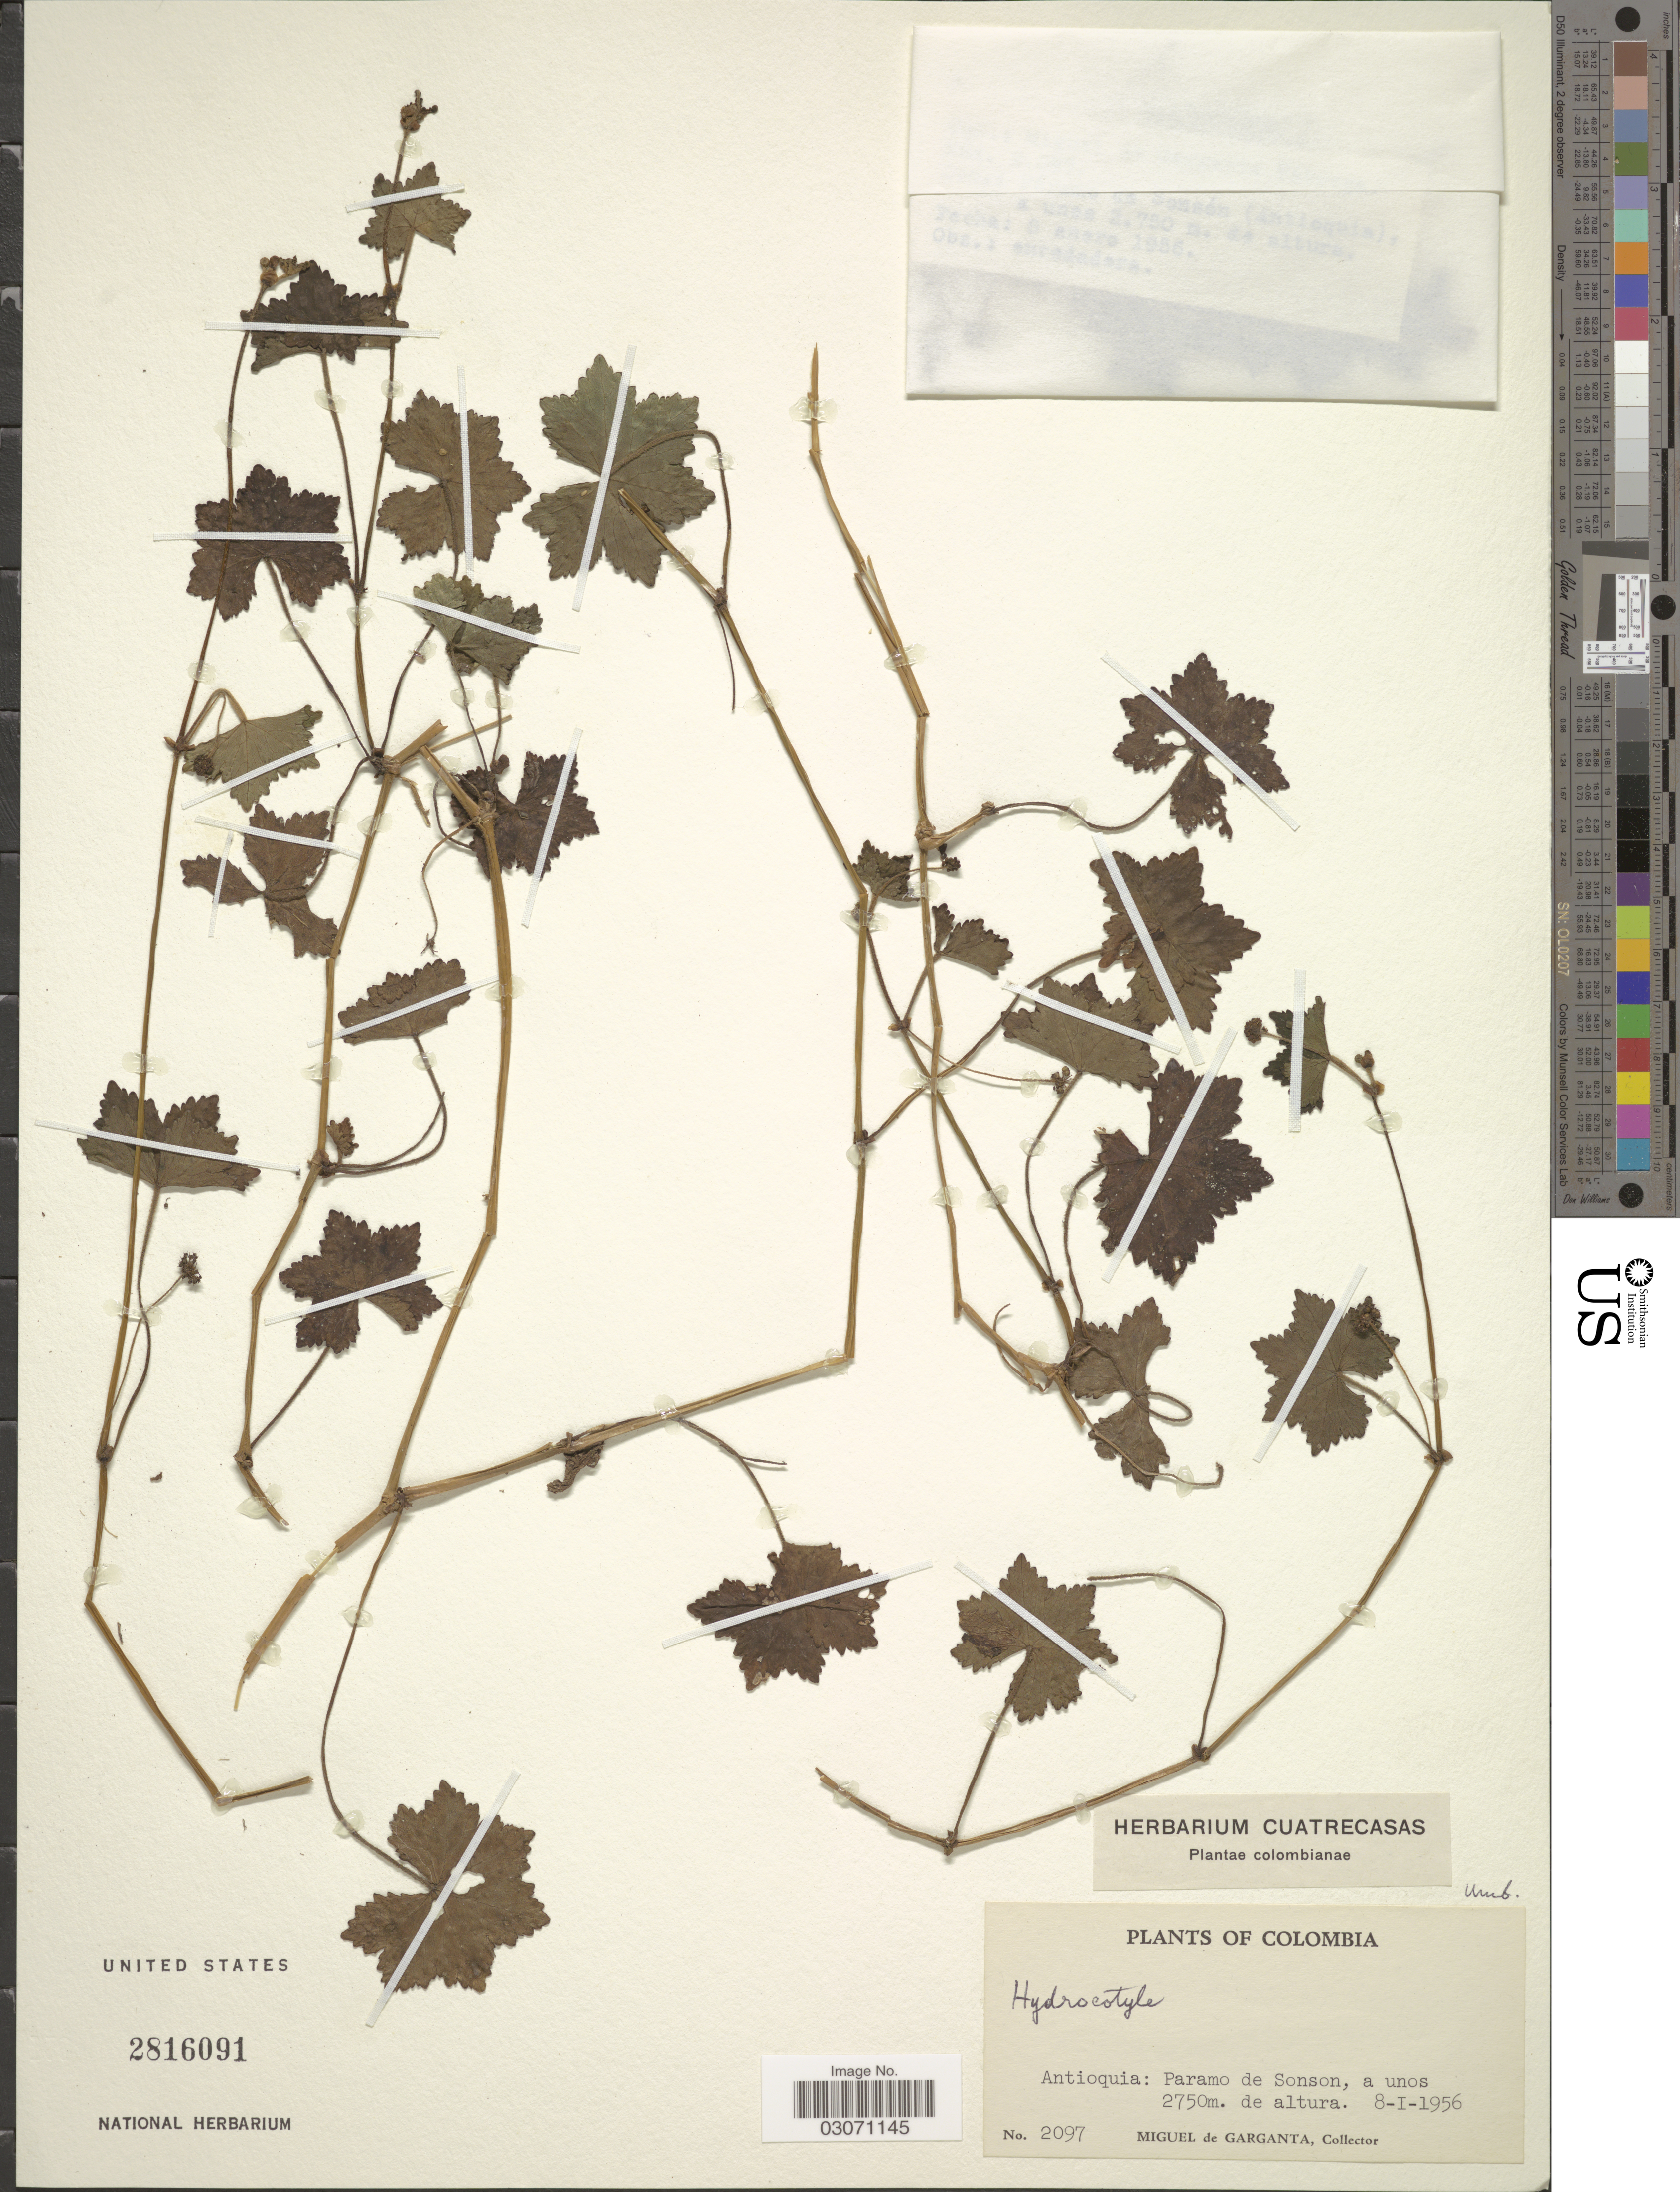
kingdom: Plantae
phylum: Tracheophyta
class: Magnoliopsida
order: Apiales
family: Araliaceae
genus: Hydrocotyle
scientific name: Hydrocotyle sp.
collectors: M. Garganta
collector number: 2097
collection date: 1956-01-08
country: Colombia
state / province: Antioquia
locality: Paramo de Sonson.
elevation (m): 2750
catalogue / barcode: US 2816091